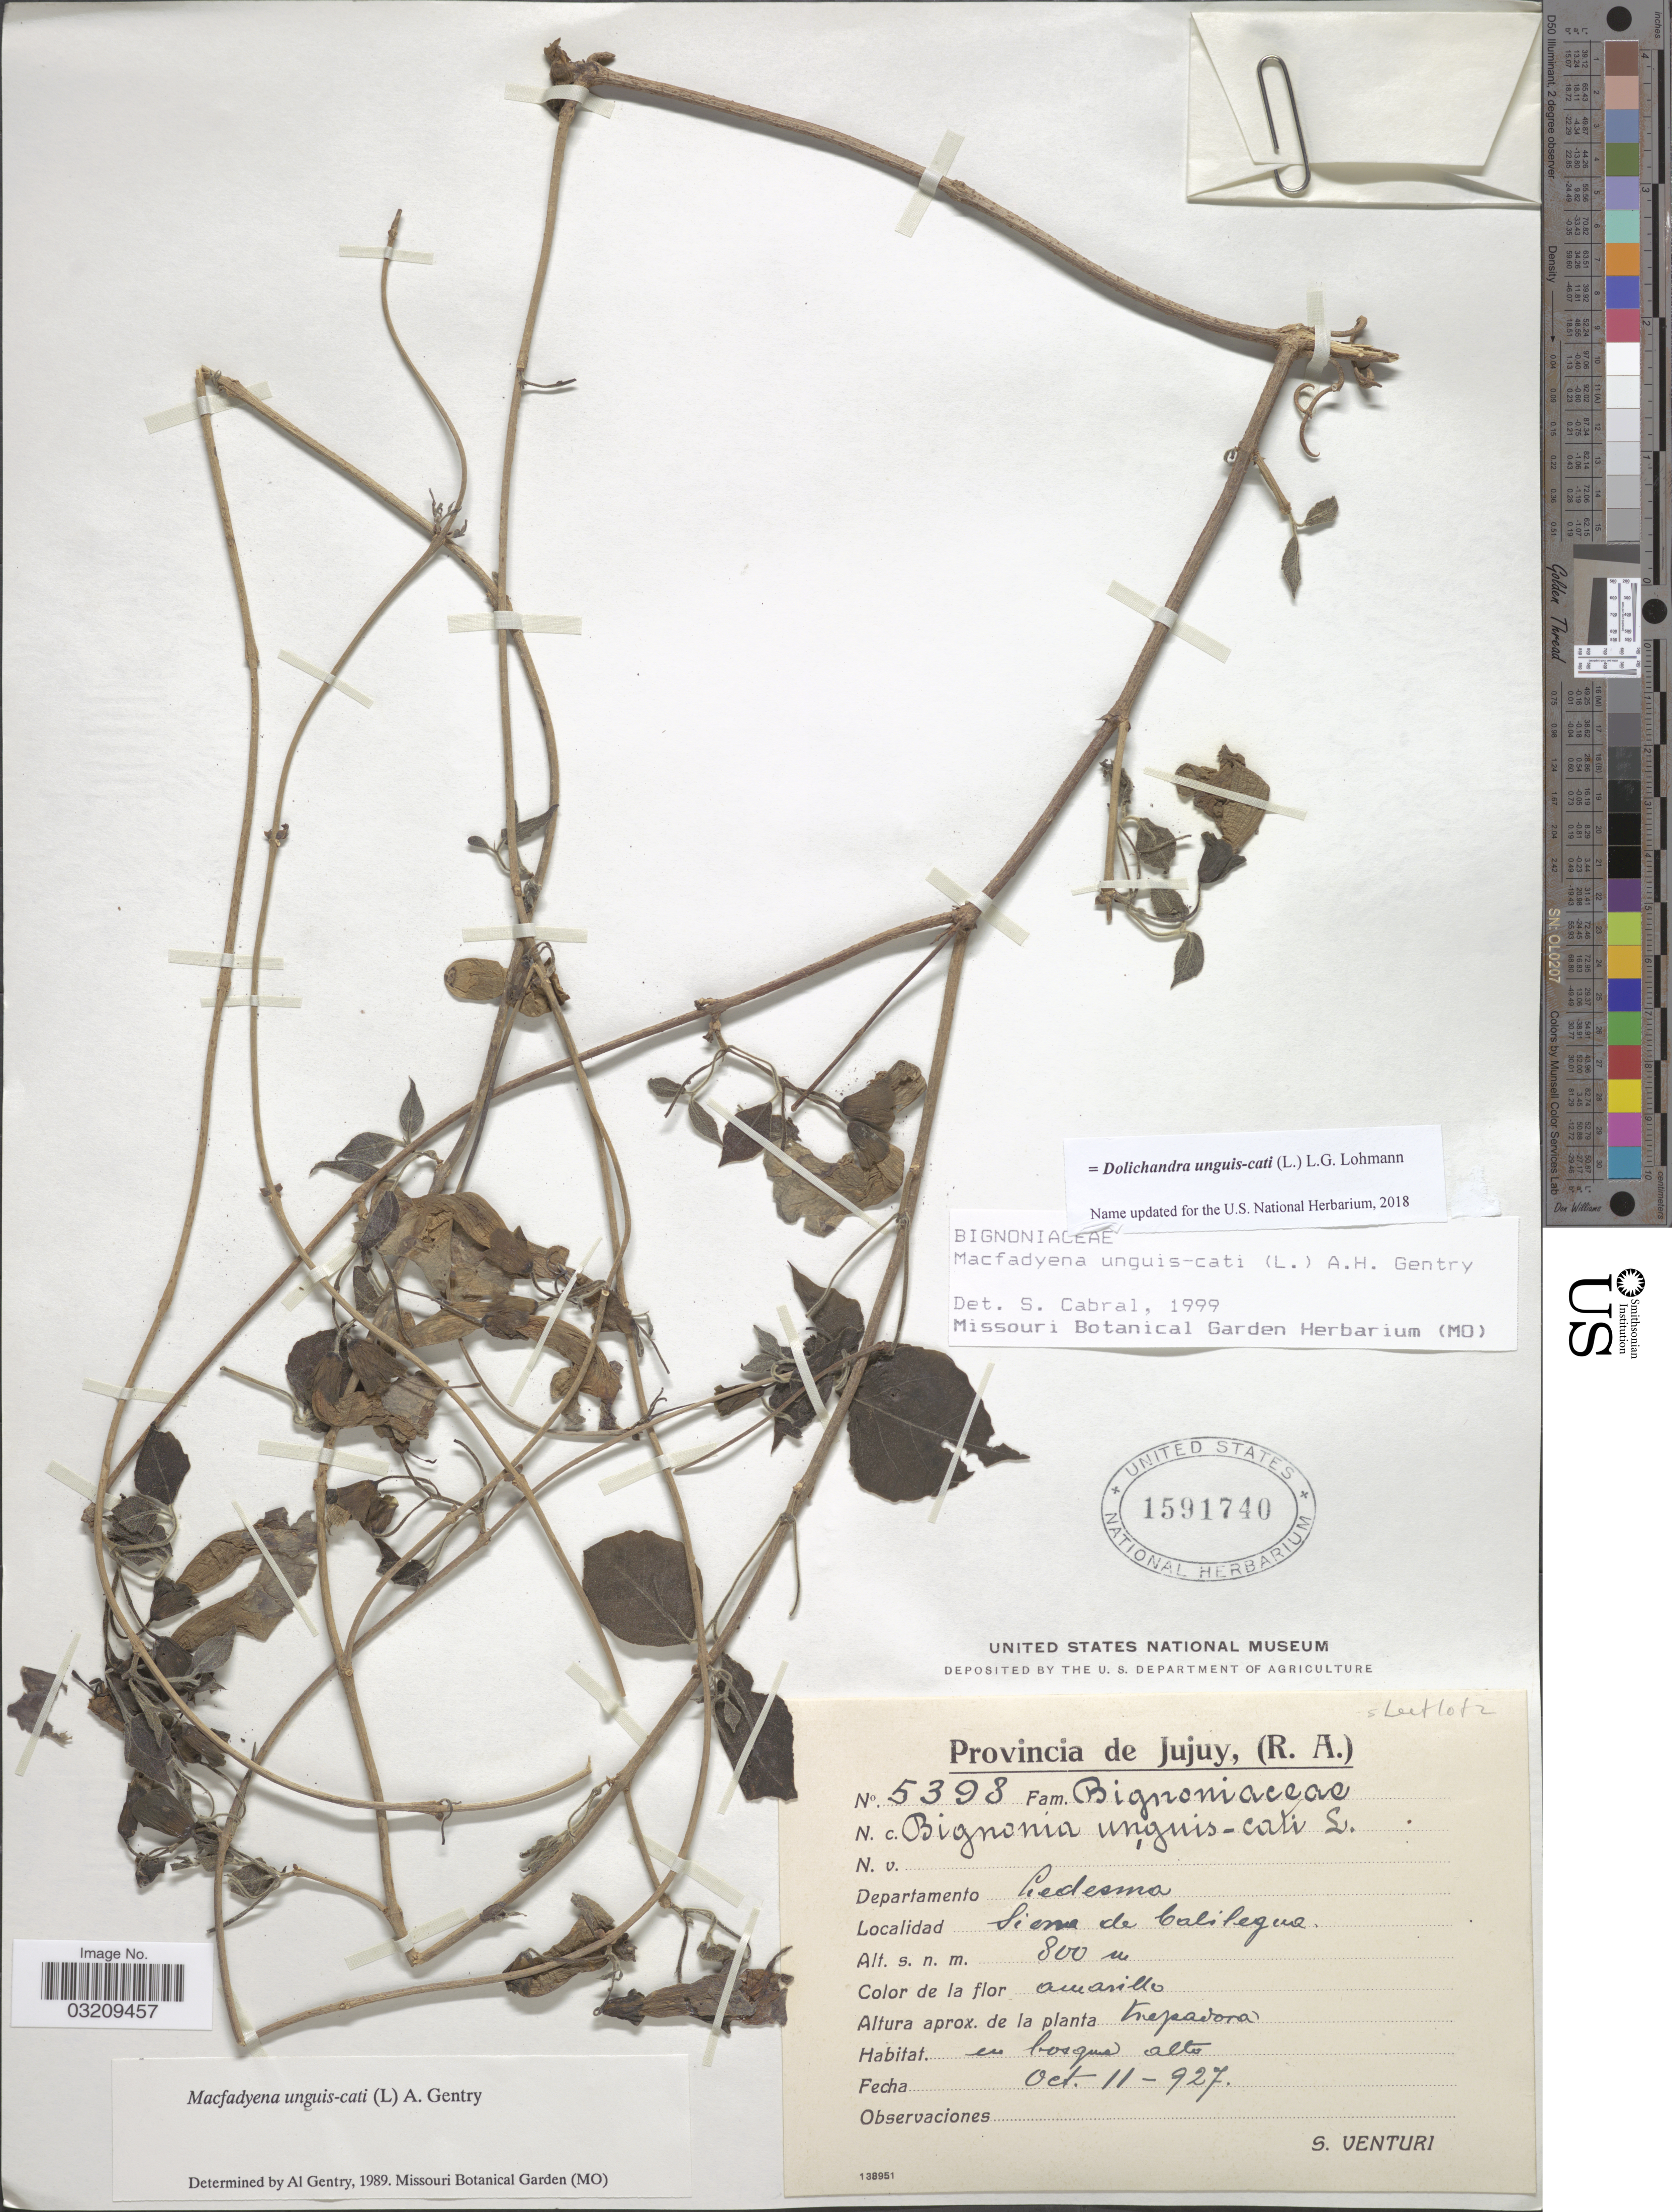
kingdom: Plantae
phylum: Tracheophyta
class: Magnoliopsida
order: Lamiales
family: Bignoniaceae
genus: Dolichandra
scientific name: Dolichandra unguis-cati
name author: (L.) L.G. Lohmann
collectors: S. Venturi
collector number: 5398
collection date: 1927-10-11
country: Argentina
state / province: Jujuy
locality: Departamento Ledesma. Sierra de Calilegua.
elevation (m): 800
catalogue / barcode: US 1591740